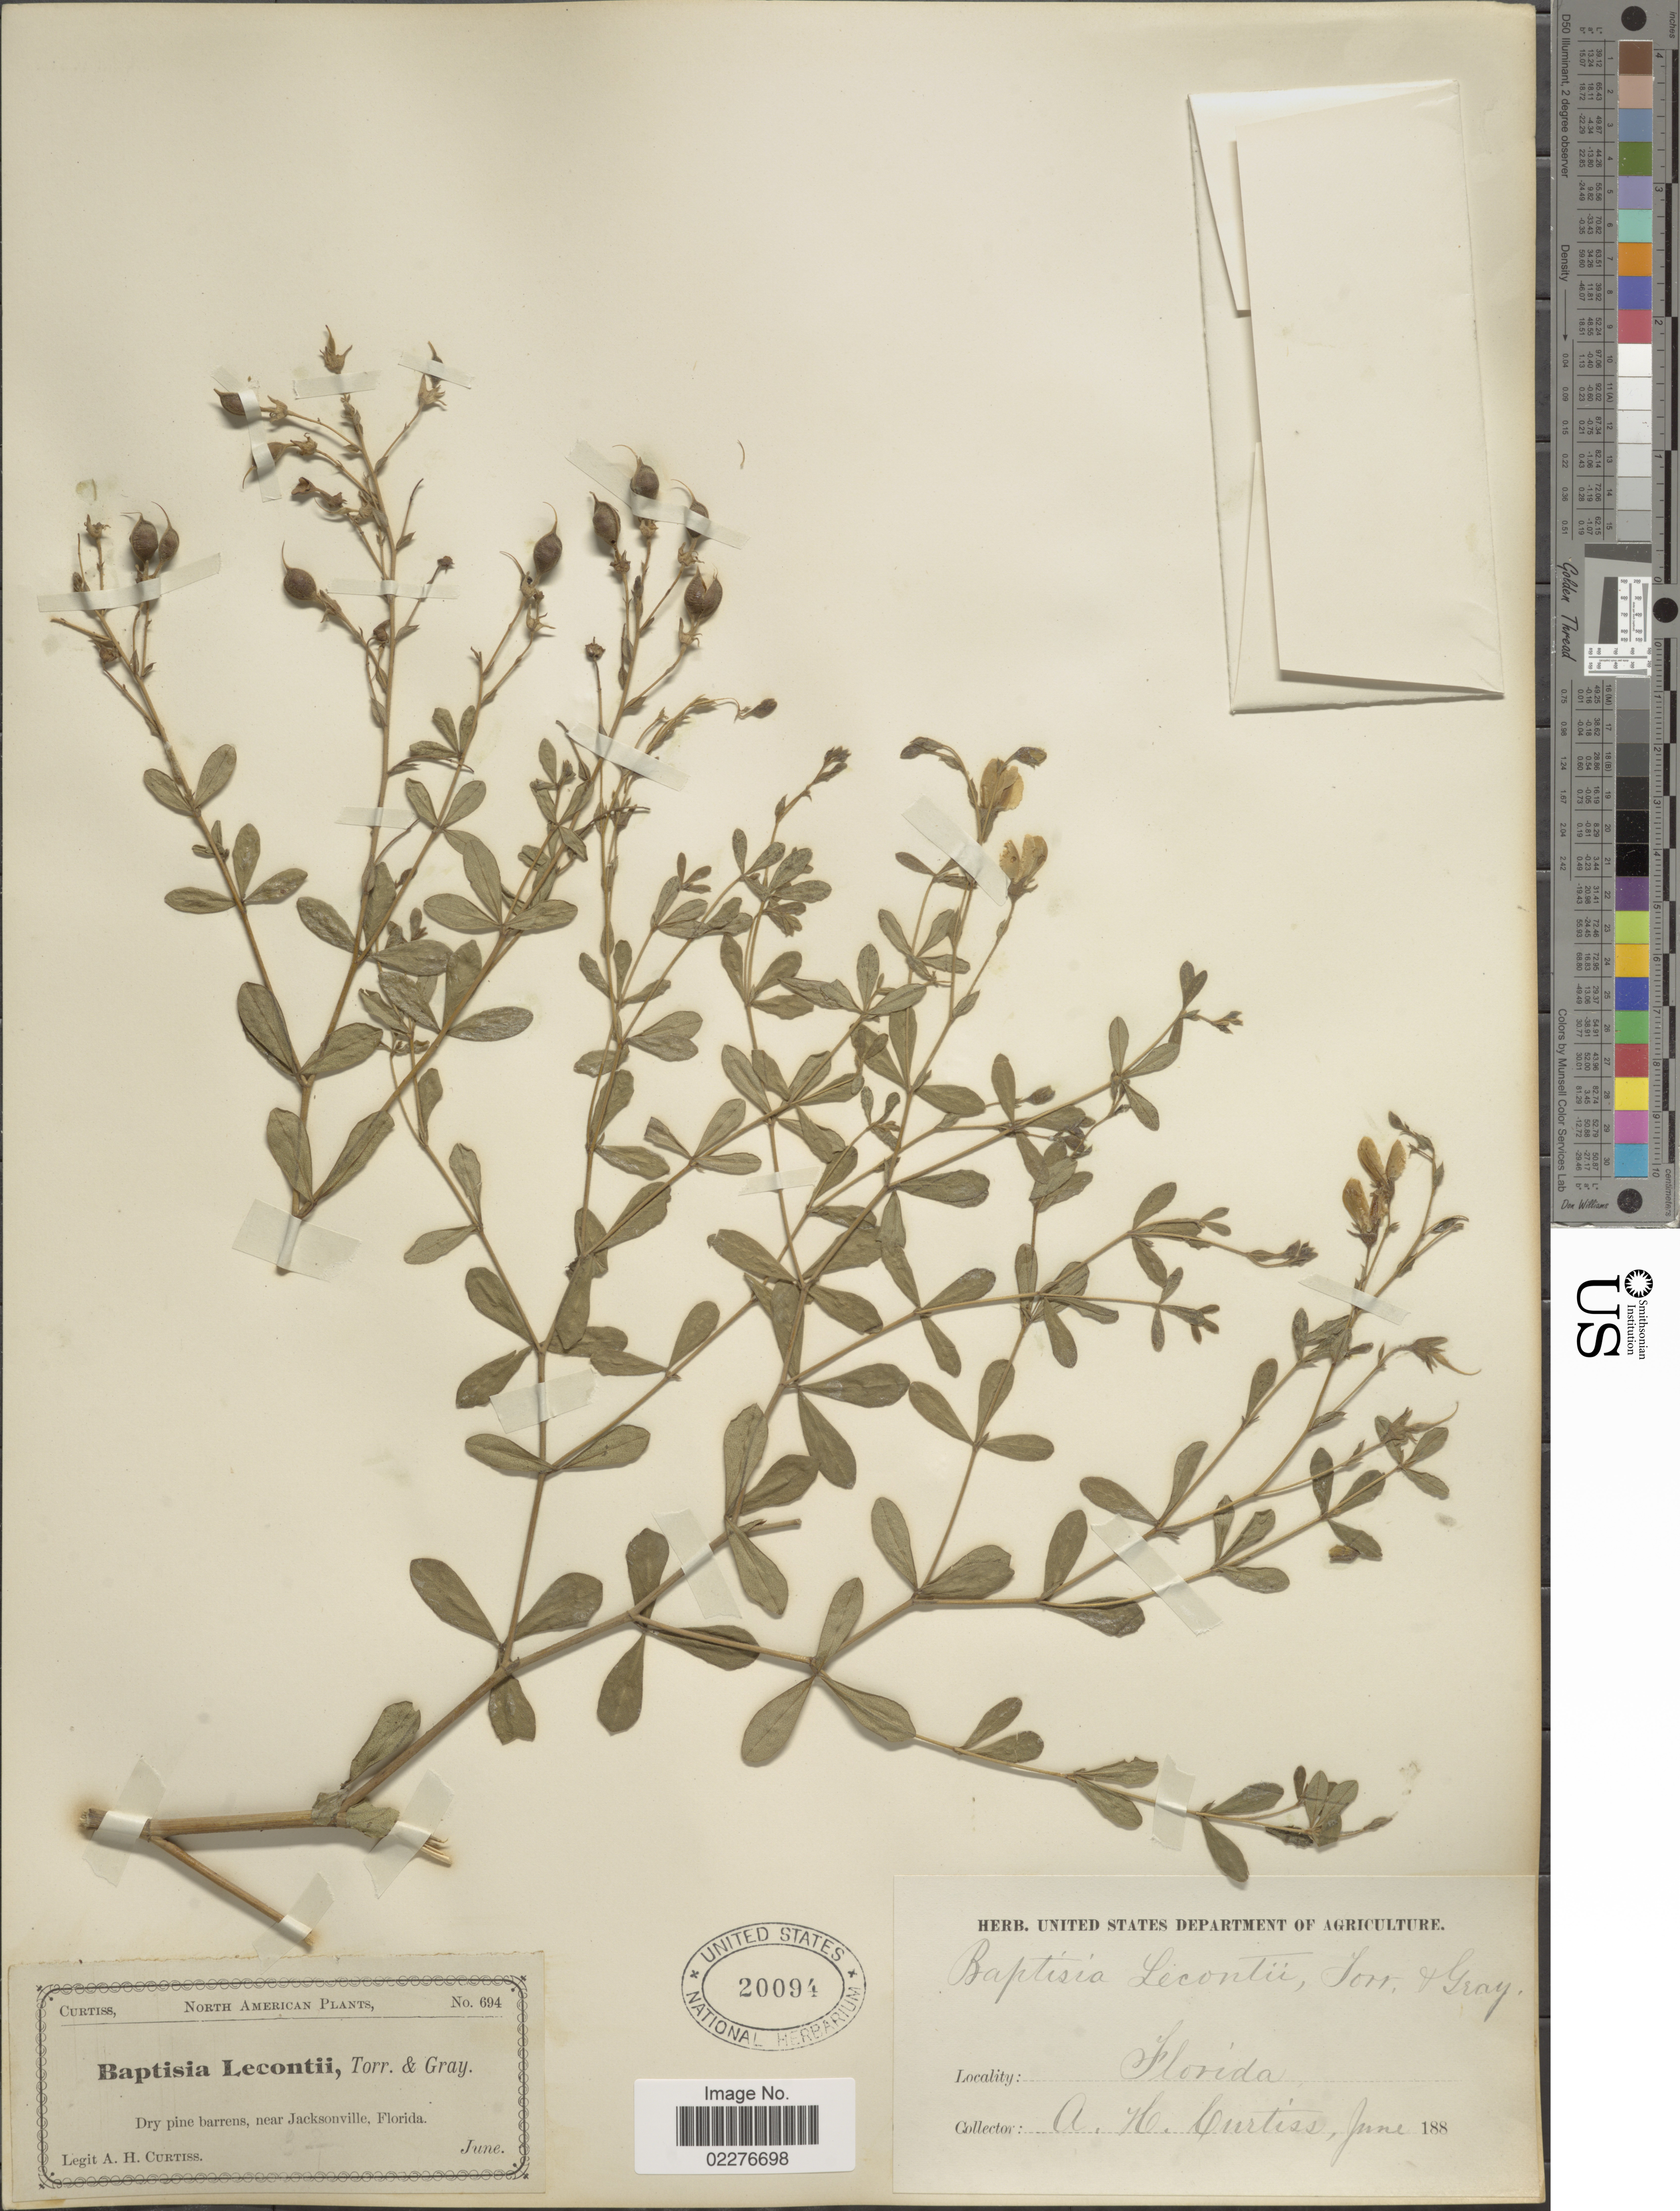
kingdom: Plantae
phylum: Tracheophyta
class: Magnoliopsida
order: Fabales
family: Fabaceae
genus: Baptisia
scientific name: Baptisia lecontei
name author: Torr. & A. Gray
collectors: A. H. Curtiss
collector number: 694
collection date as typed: Transcribed d/m/y: /6/188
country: United States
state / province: Florida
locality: Dry pine barrens, near Jacksonville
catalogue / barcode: US 20094